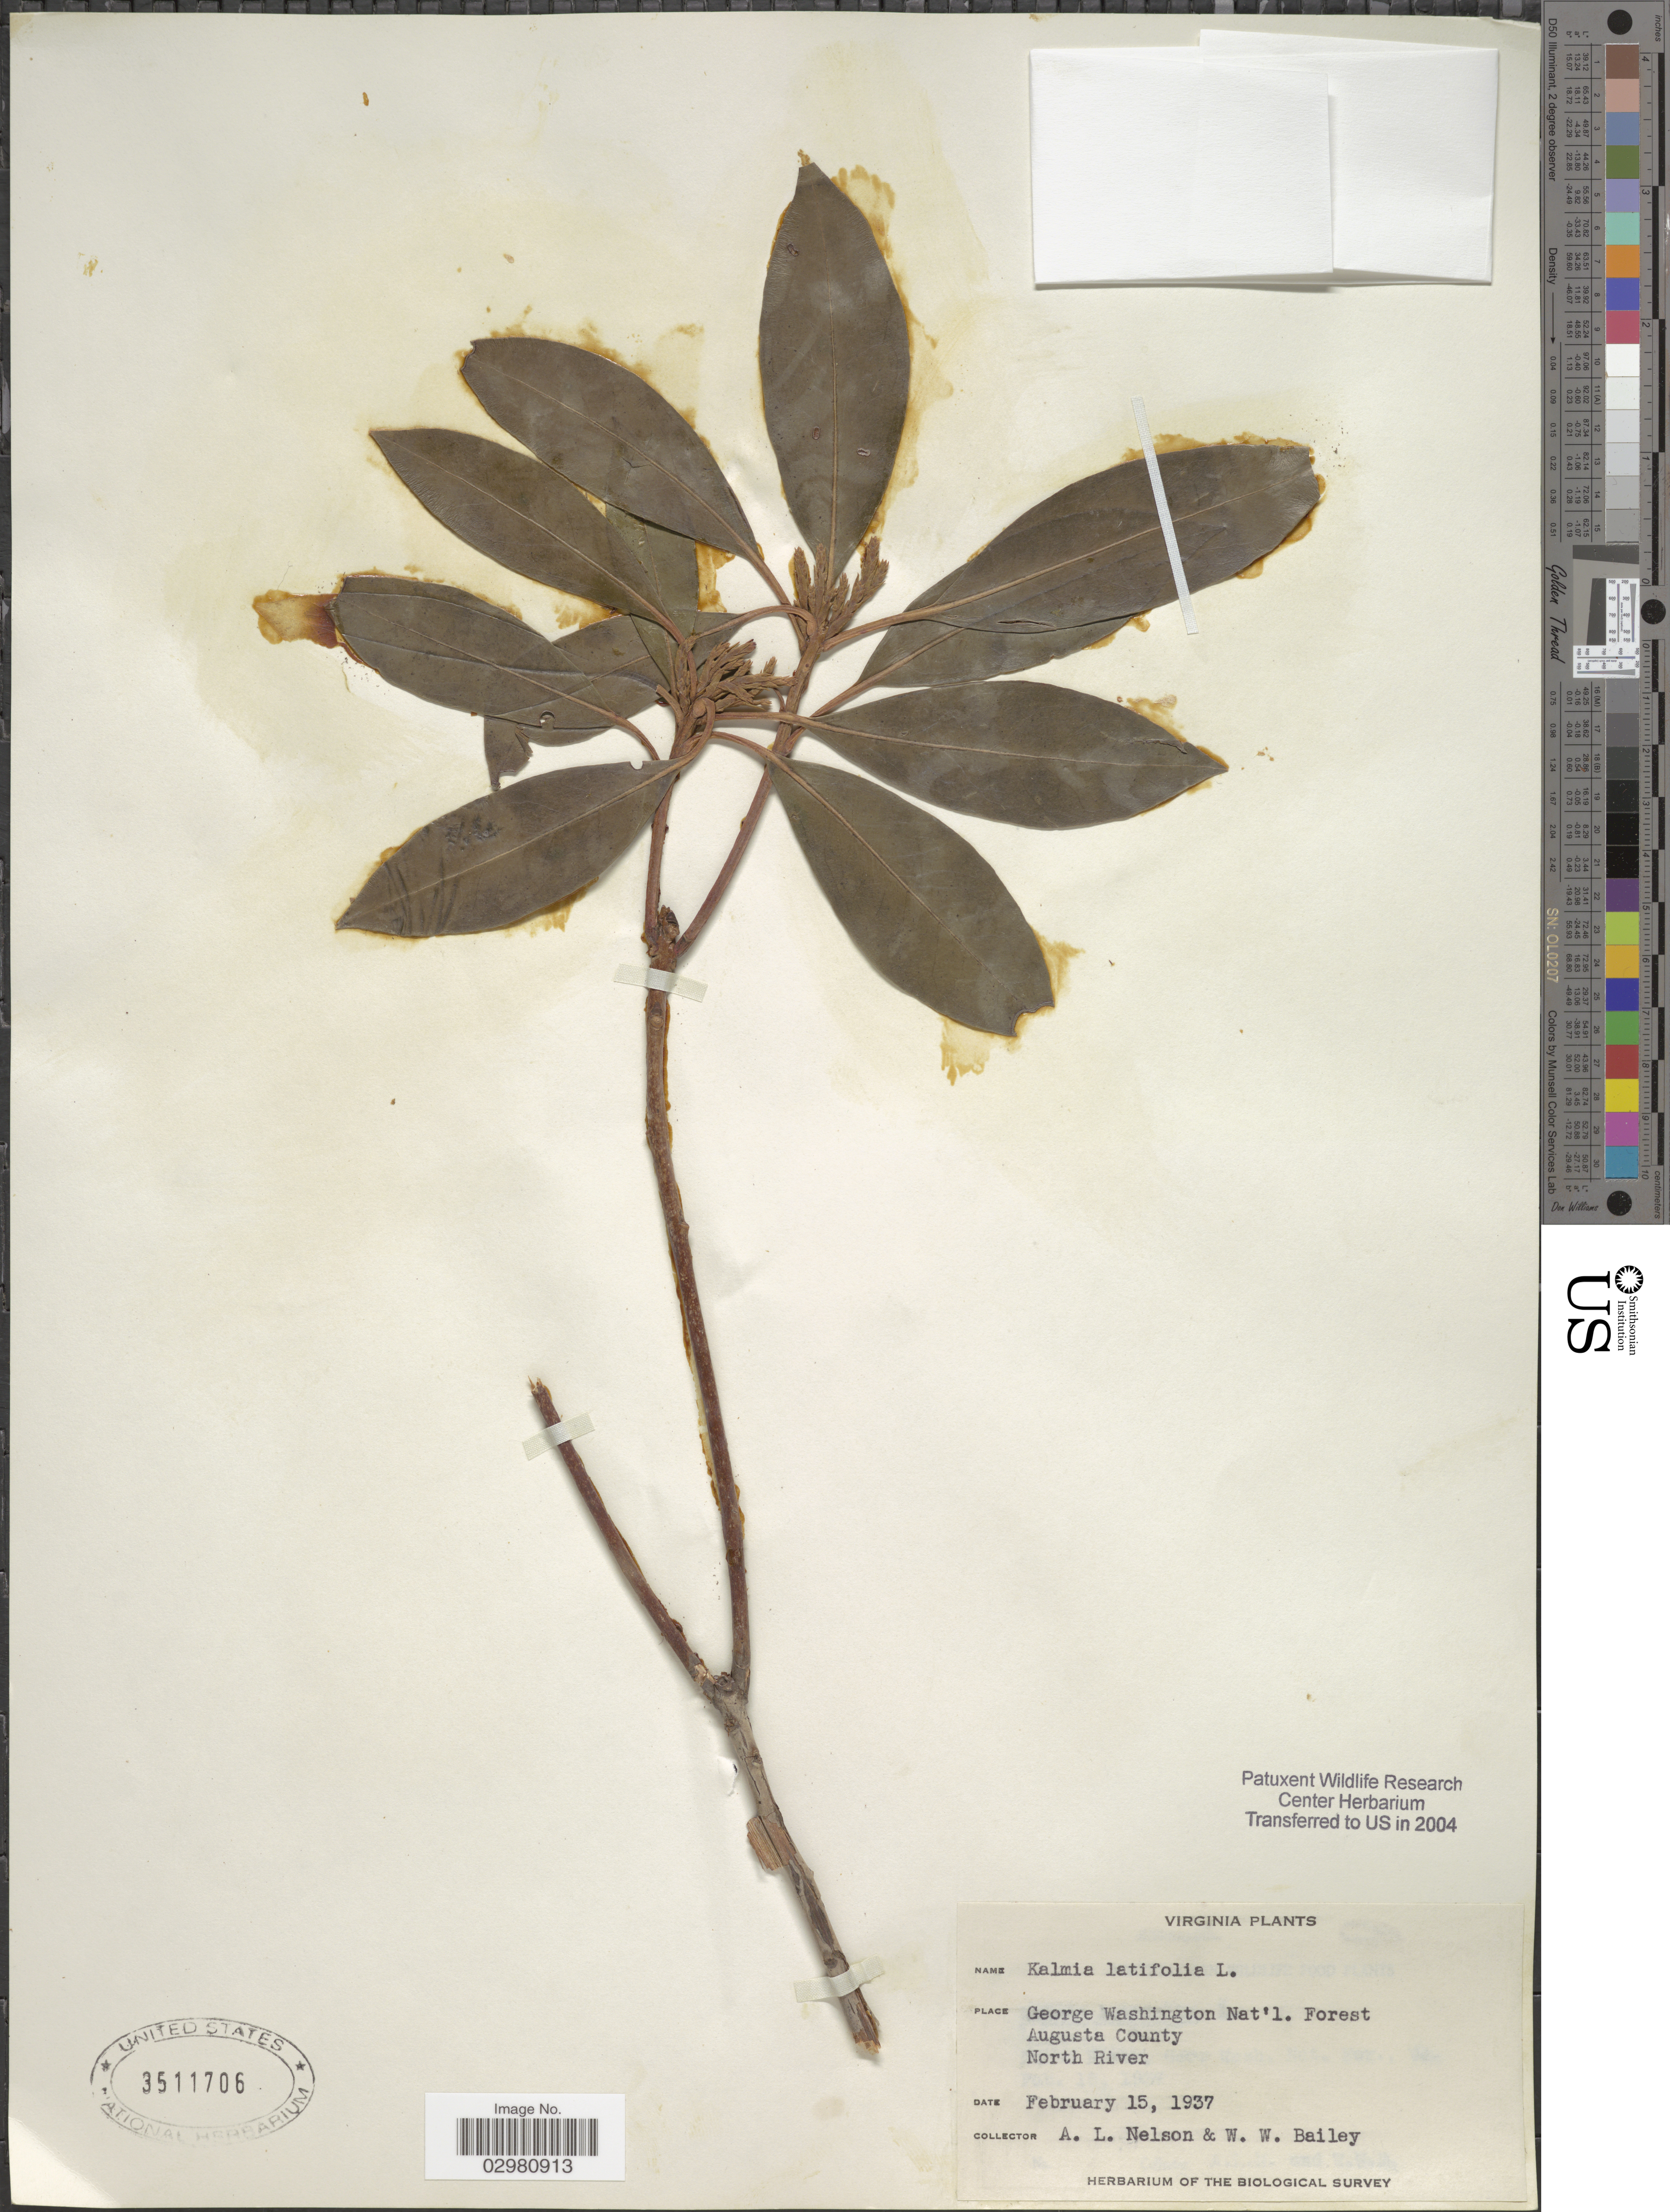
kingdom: Plantae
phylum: Tracheophyta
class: Magnoliopsida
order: Ericales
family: Ericaceae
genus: Kalmia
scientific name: Kalmia latifolia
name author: L.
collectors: A. L. Nelson & W. W. Bailey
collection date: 1937-02-15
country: United States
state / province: Virginia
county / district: Augusta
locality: George Washington Nat'l. Forest Augusta County.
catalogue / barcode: US 3511706